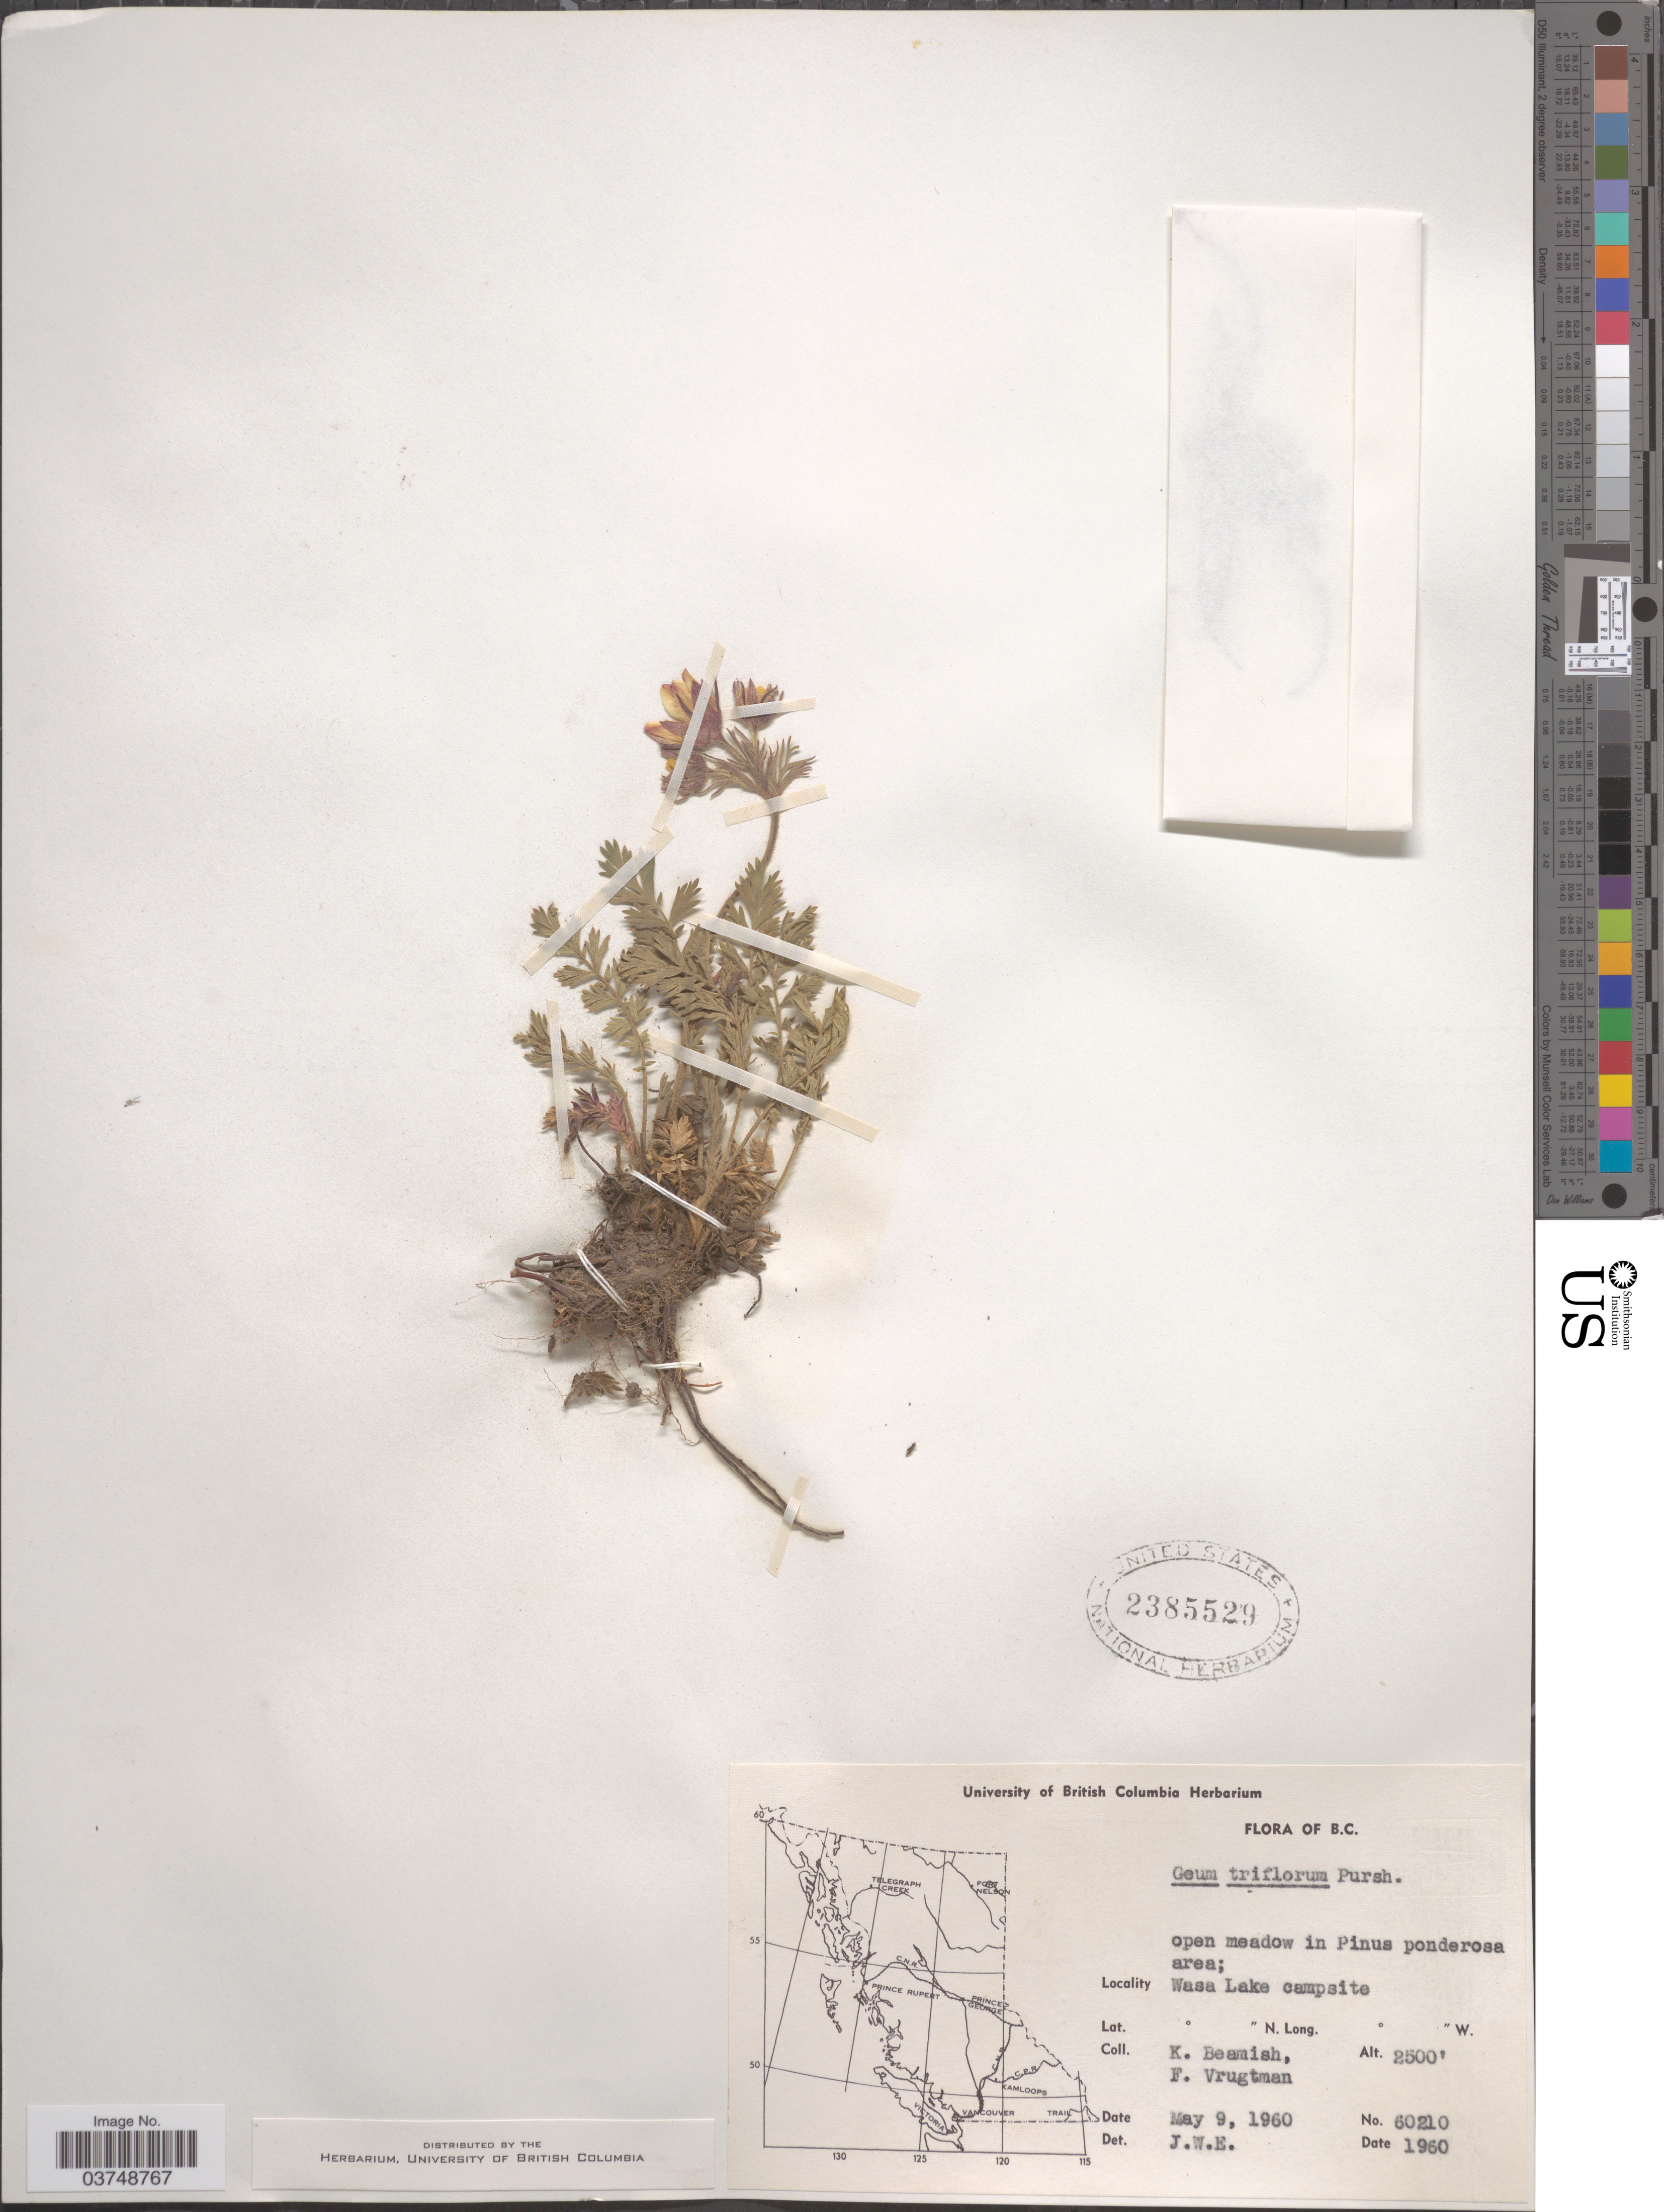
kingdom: Plantae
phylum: Tracheophyta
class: Magnoliopsida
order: Rosales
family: Rosaceae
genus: Geum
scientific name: Geum triflorum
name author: Pursh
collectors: K. Beamish & F. Vrugtman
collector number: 60210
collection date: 1960-05-09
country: Canada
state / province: British Columbia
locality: Wasa Lake campsite.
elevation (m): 762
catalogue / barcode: US 2385529